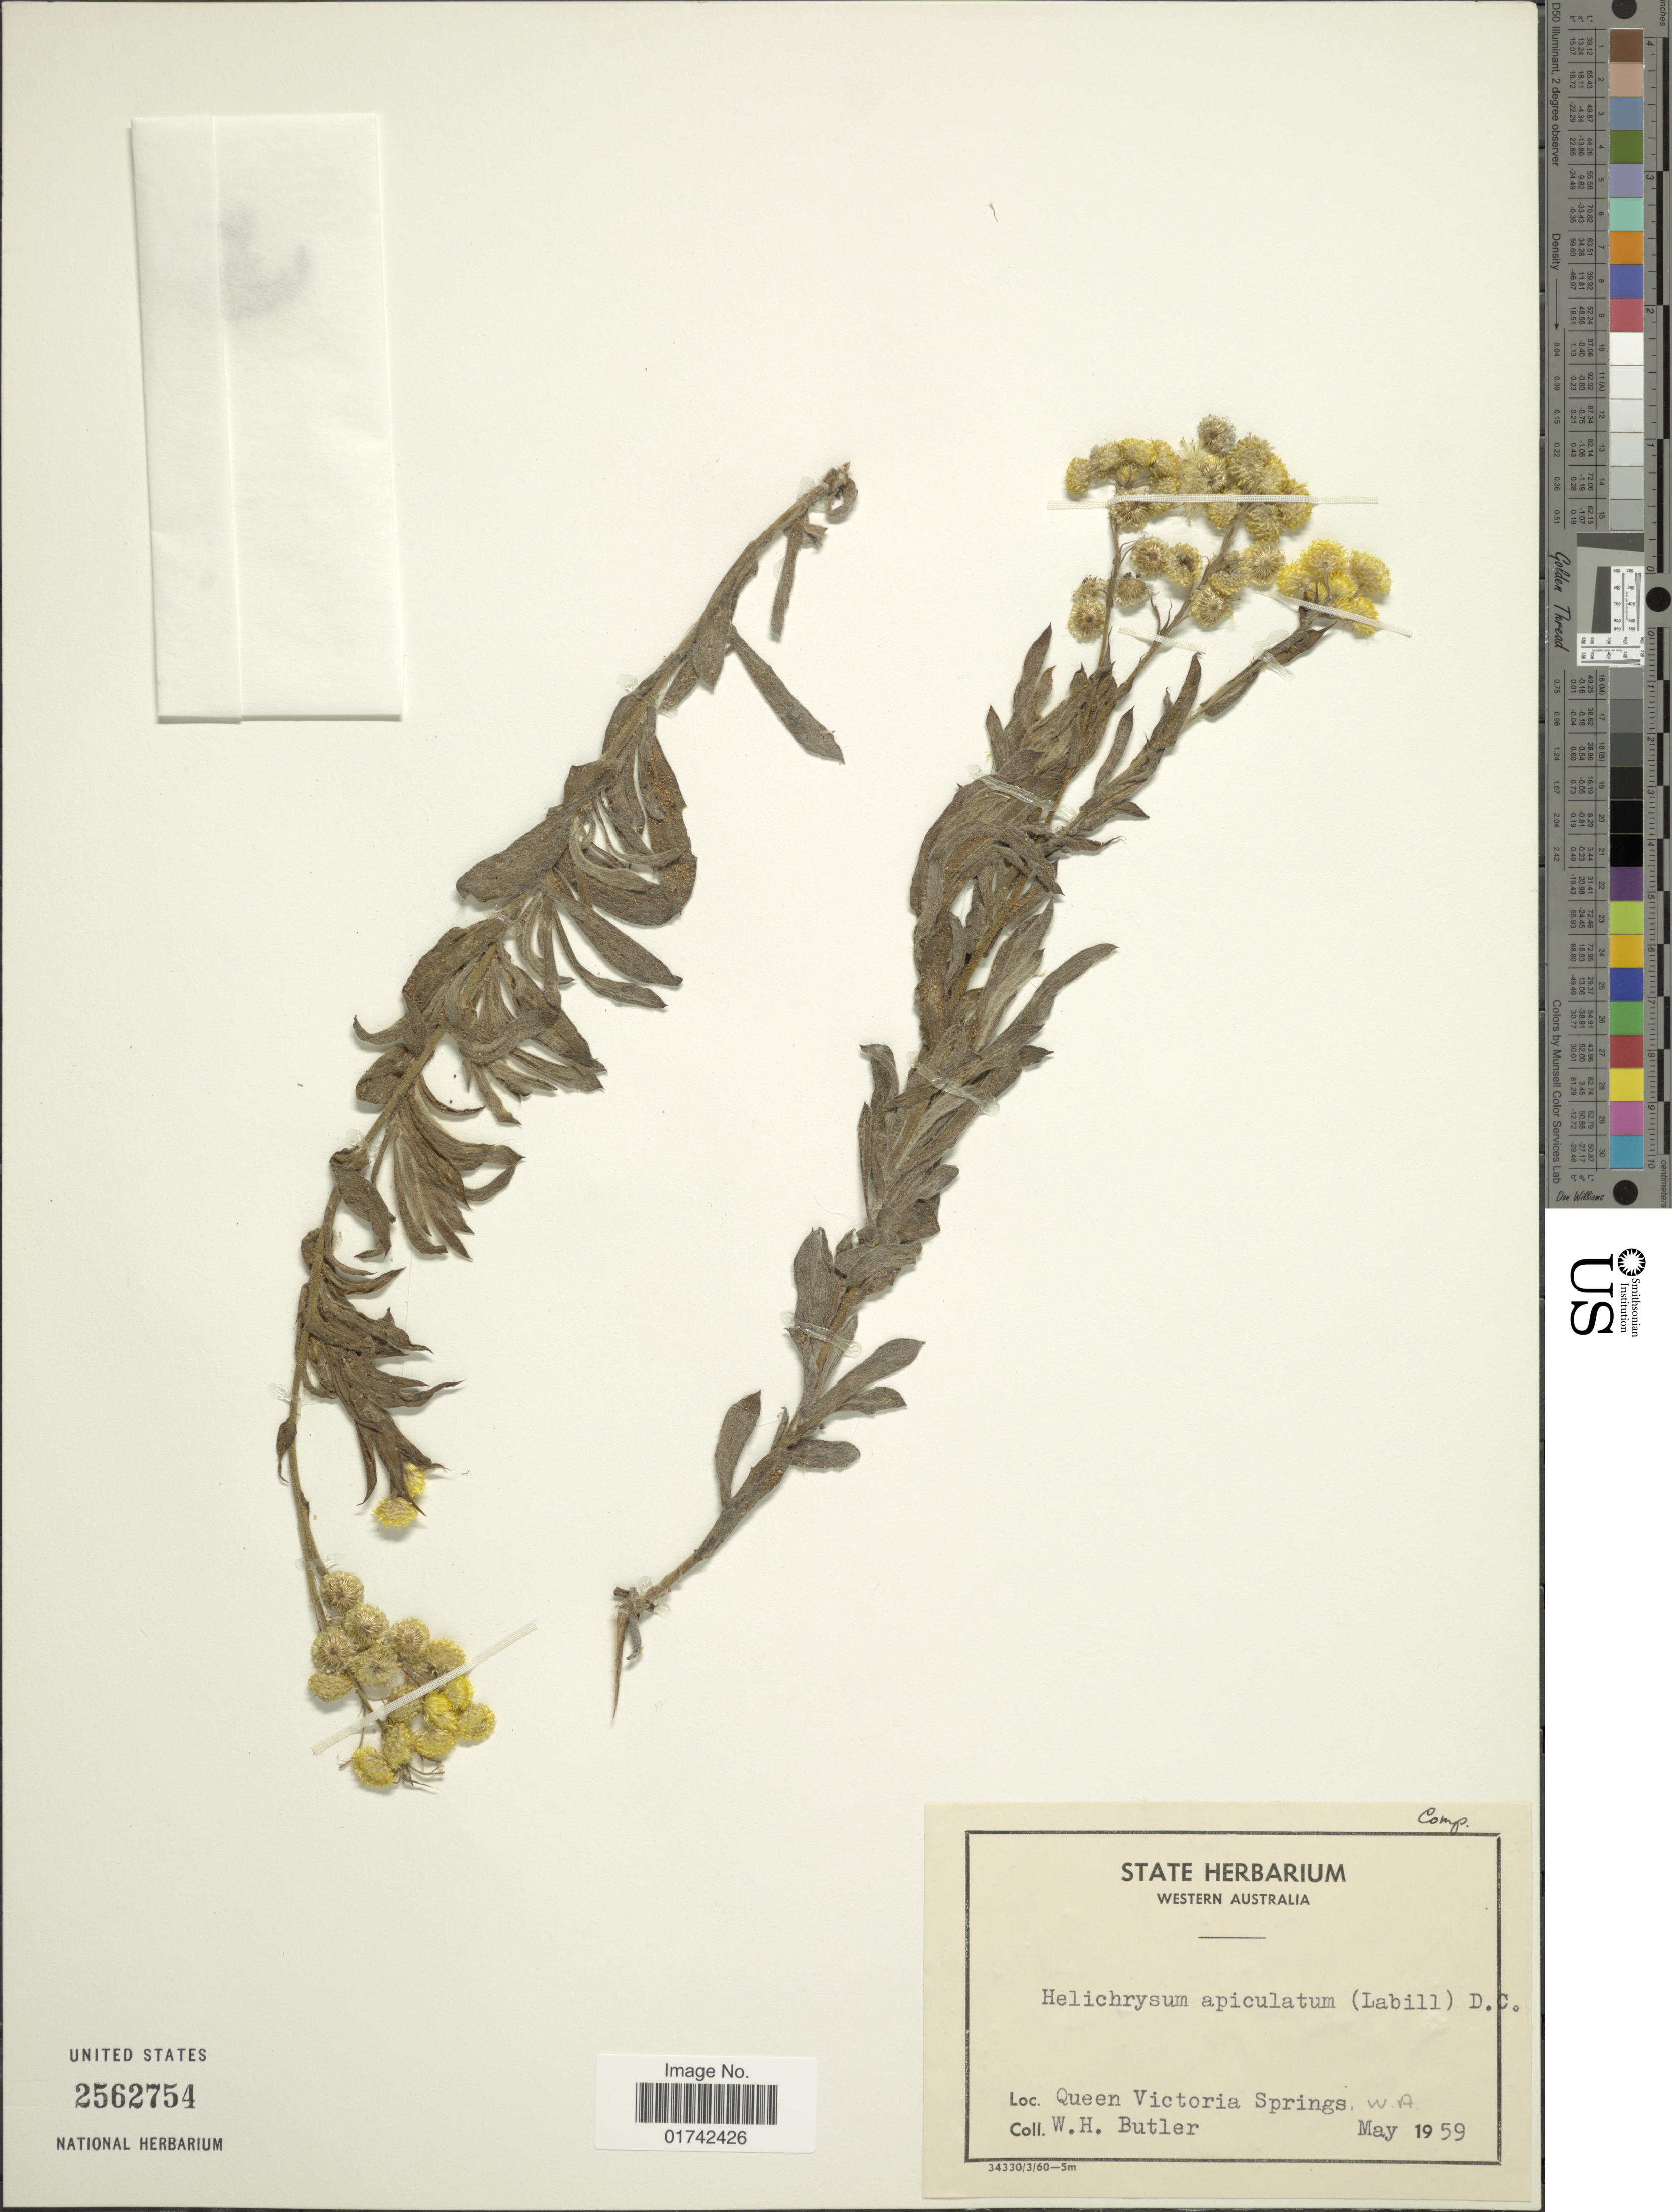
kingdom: Plantae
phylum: Tracheophyta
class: Magnoliopsida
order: Asterales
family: Asteraceae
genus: Helichrysum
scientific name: Helichrysum apiculatum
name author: (Labill.) D. Don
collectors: W. Butler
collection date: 1959-05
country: Australia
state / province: Western Australia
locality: Queen Victoria Springs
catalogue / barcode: US 2562754